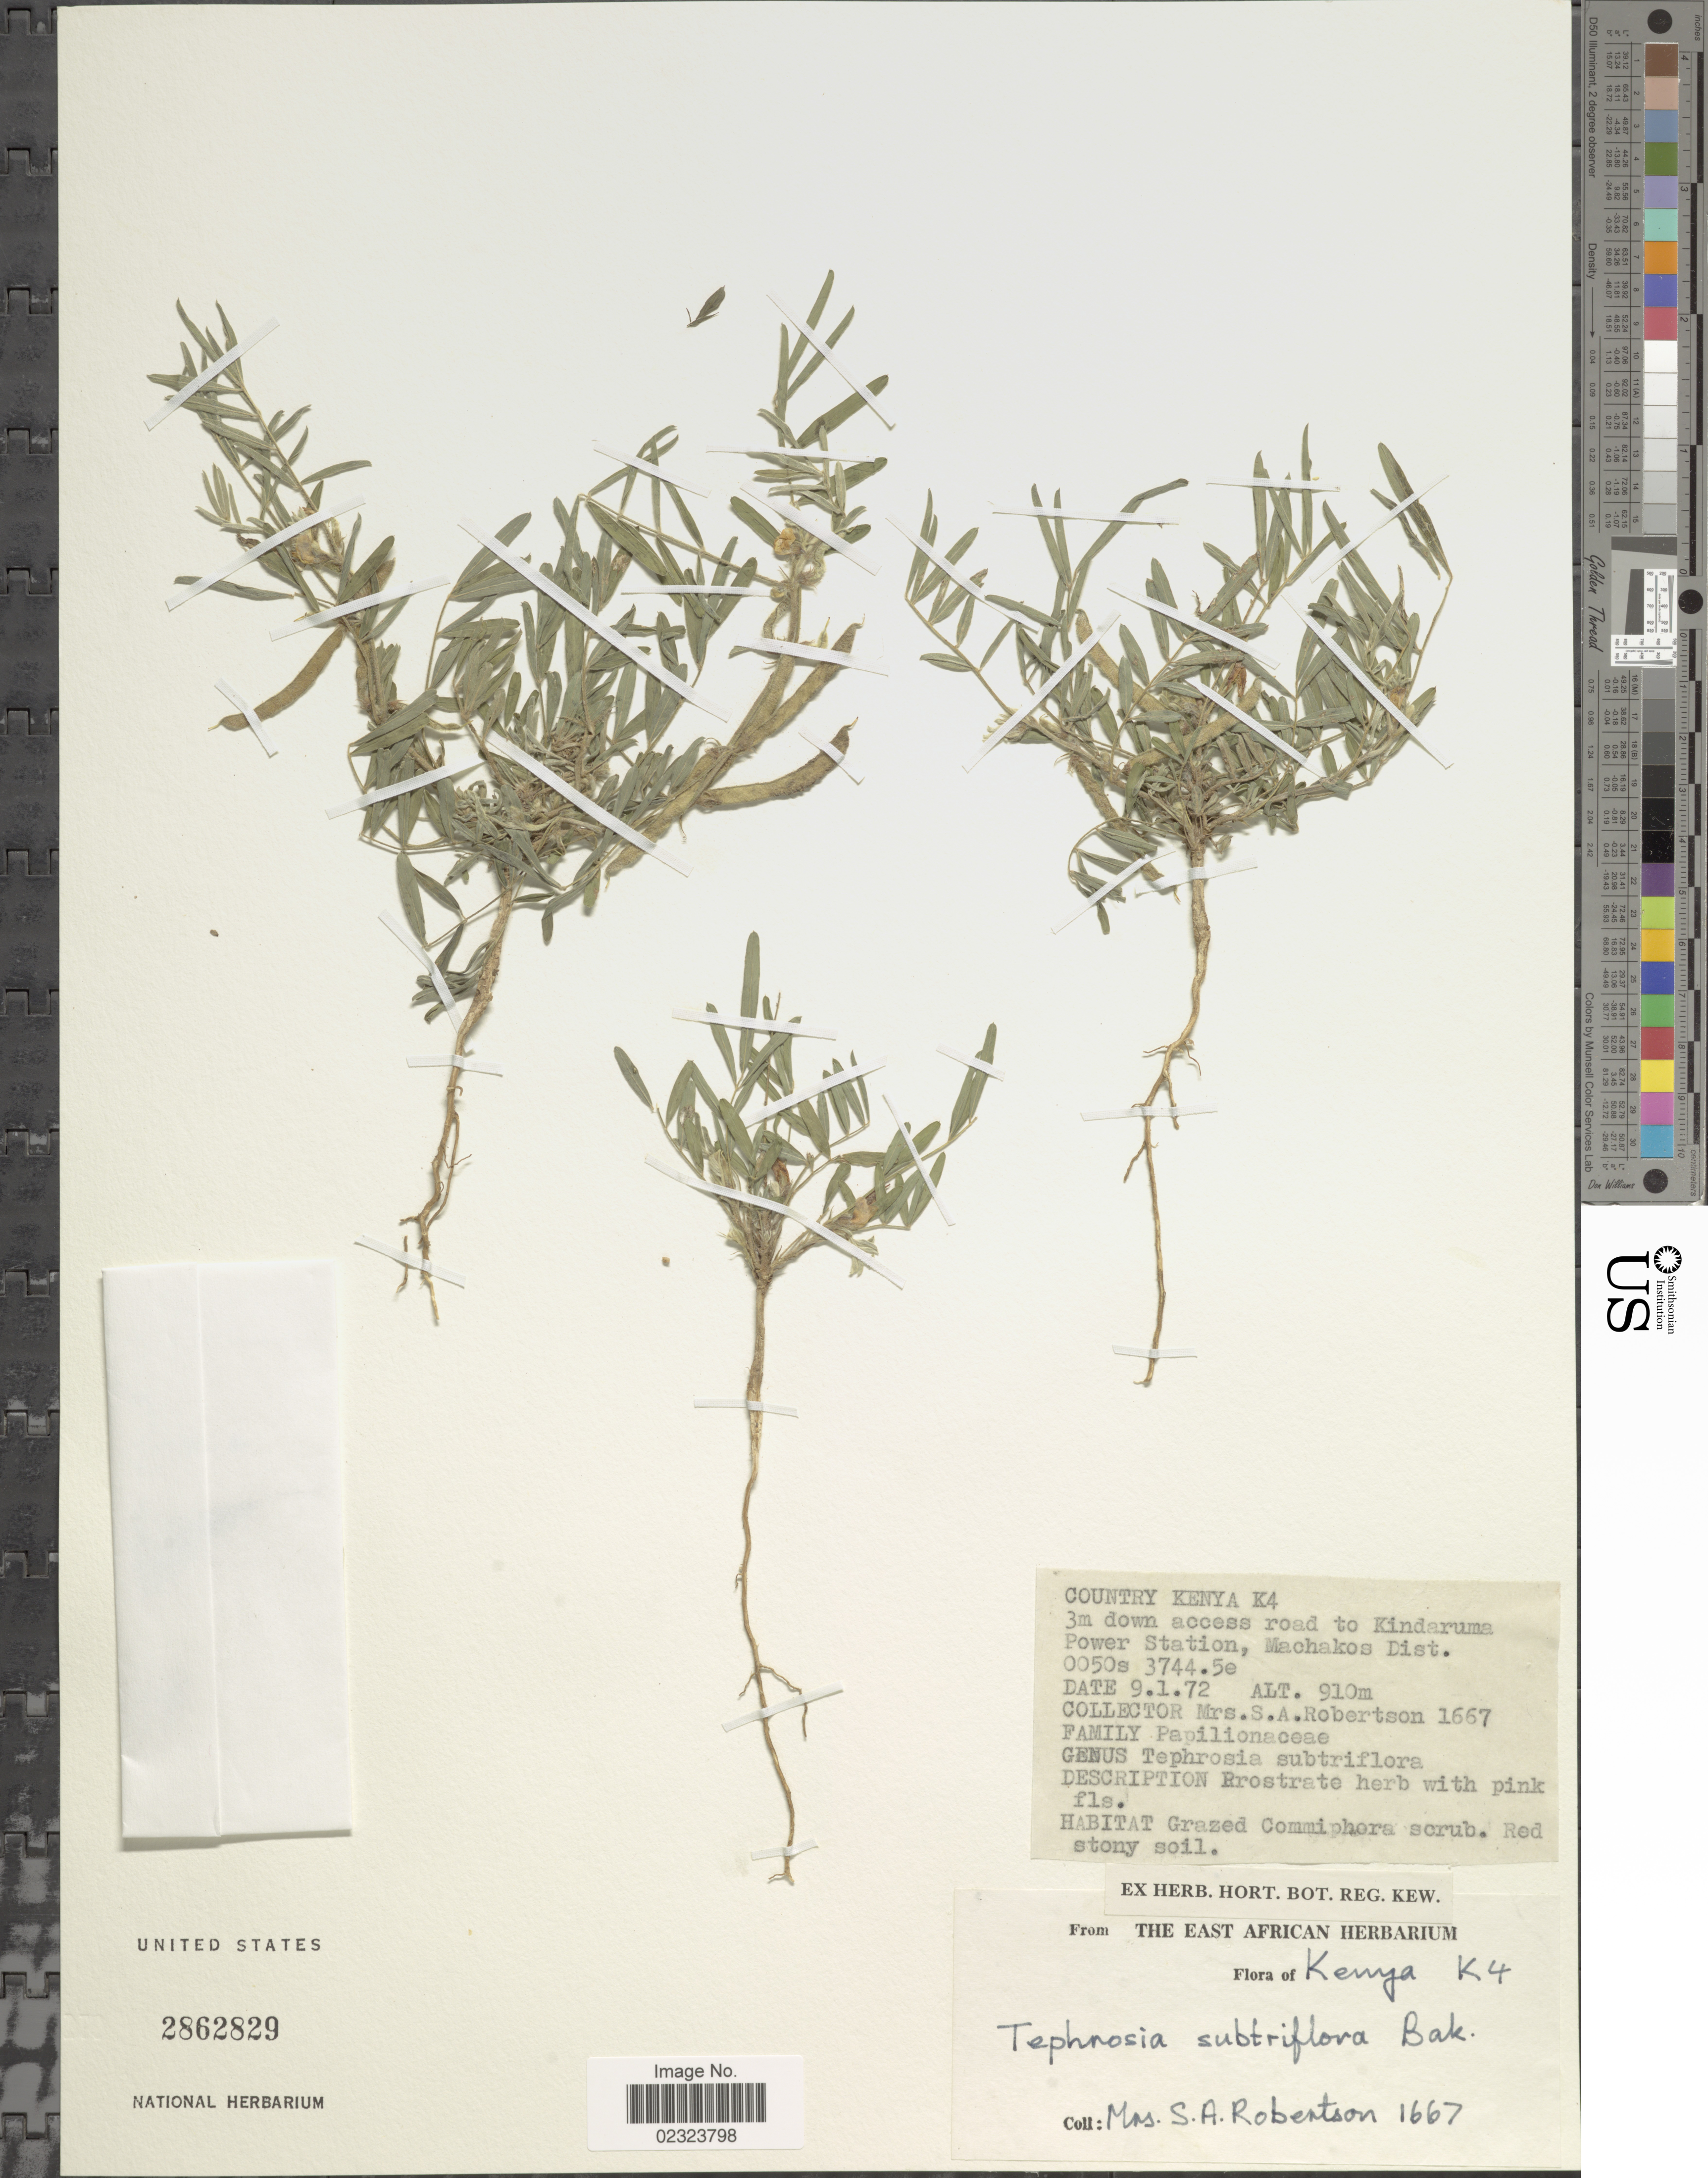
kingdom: Plantae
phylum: Tracheophyta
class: Magnoliopsida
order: Fabales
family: Fabaceae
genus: Tephrosia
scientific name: Tephrosia subtriflora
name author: Baker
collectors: S. Robertson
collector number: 1667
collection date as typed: Transcribed d/m/y: 9/1/72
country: Kenya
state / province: Machakos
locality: K4, 3m down access road to Kindaruma Power Station.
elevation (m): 910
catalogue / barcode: US 2862829